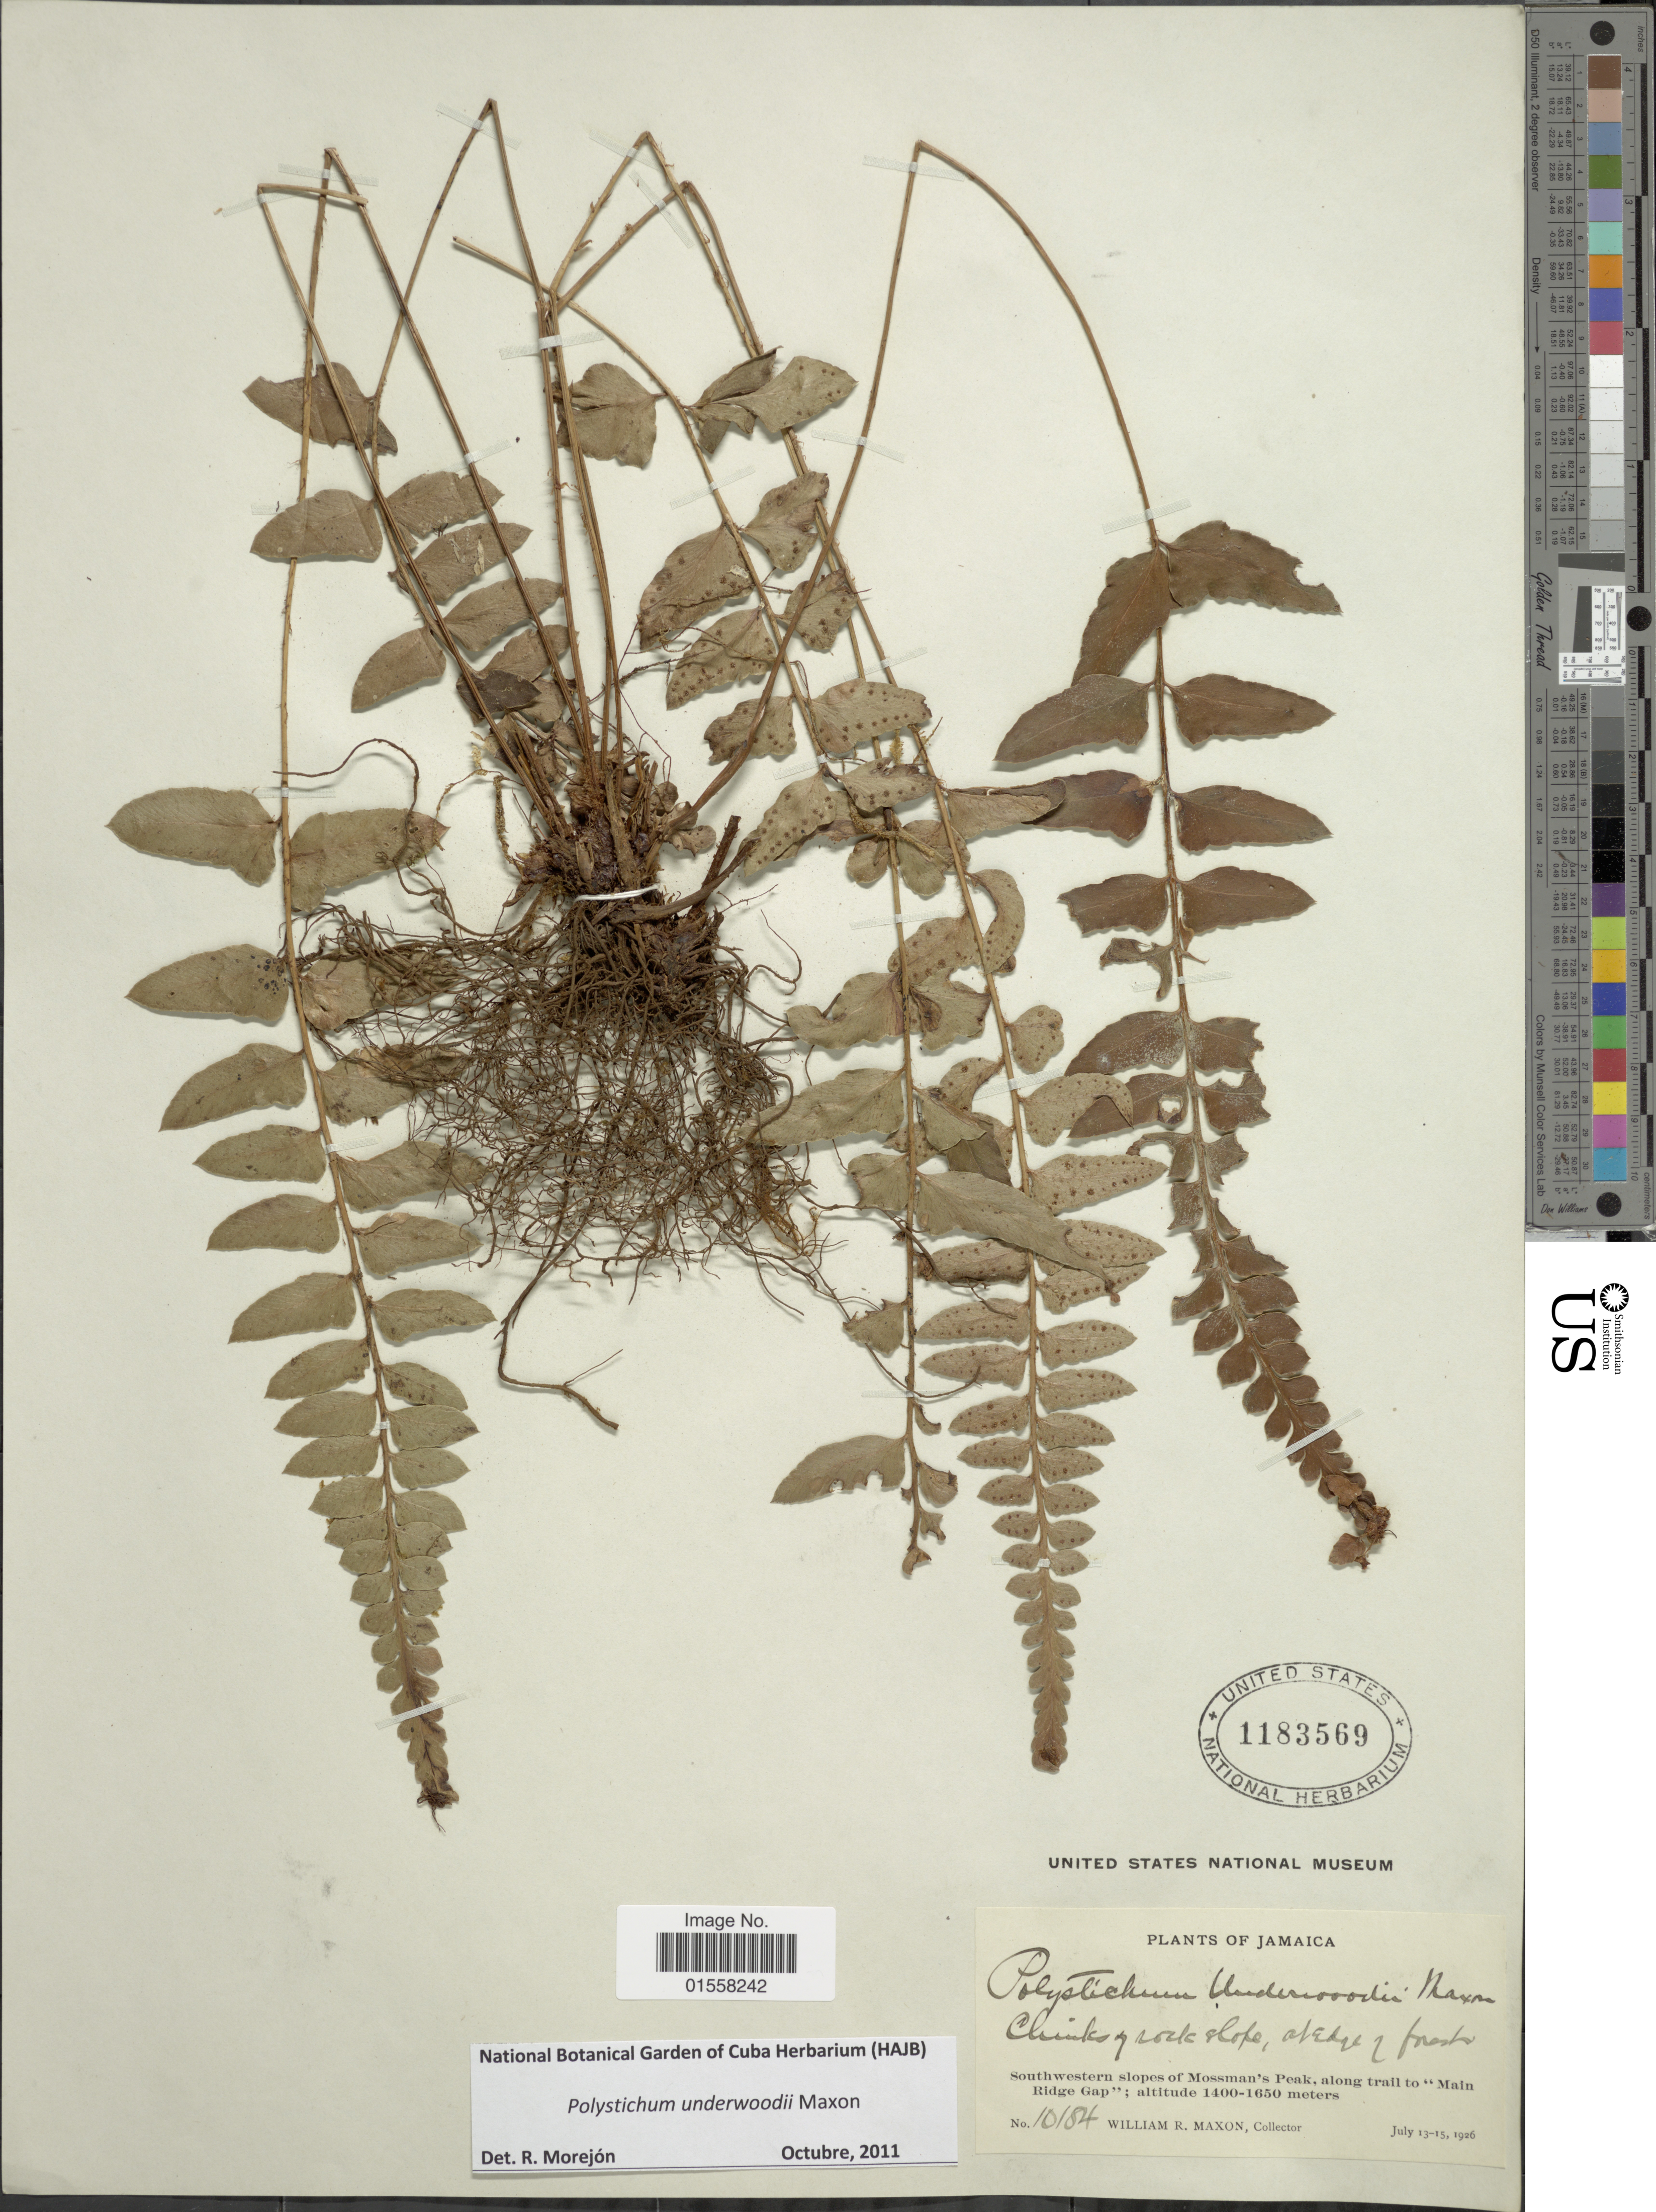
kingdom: Plantae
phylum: Tracheophyta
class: Polypodiopsida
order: Polypodiales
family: Dryopteridaceae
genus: Polystichum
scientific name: Polystichum underwoodii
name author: Maxon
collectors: W. R. Maxon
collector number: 10184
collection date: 1926-07-13/1926-07-15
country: Jamaica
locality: Jamaica, Southwestern slopes of Mossman's Peak, along trail to "Main Ridge Gap".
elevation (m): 1400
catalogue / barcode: US 1183569